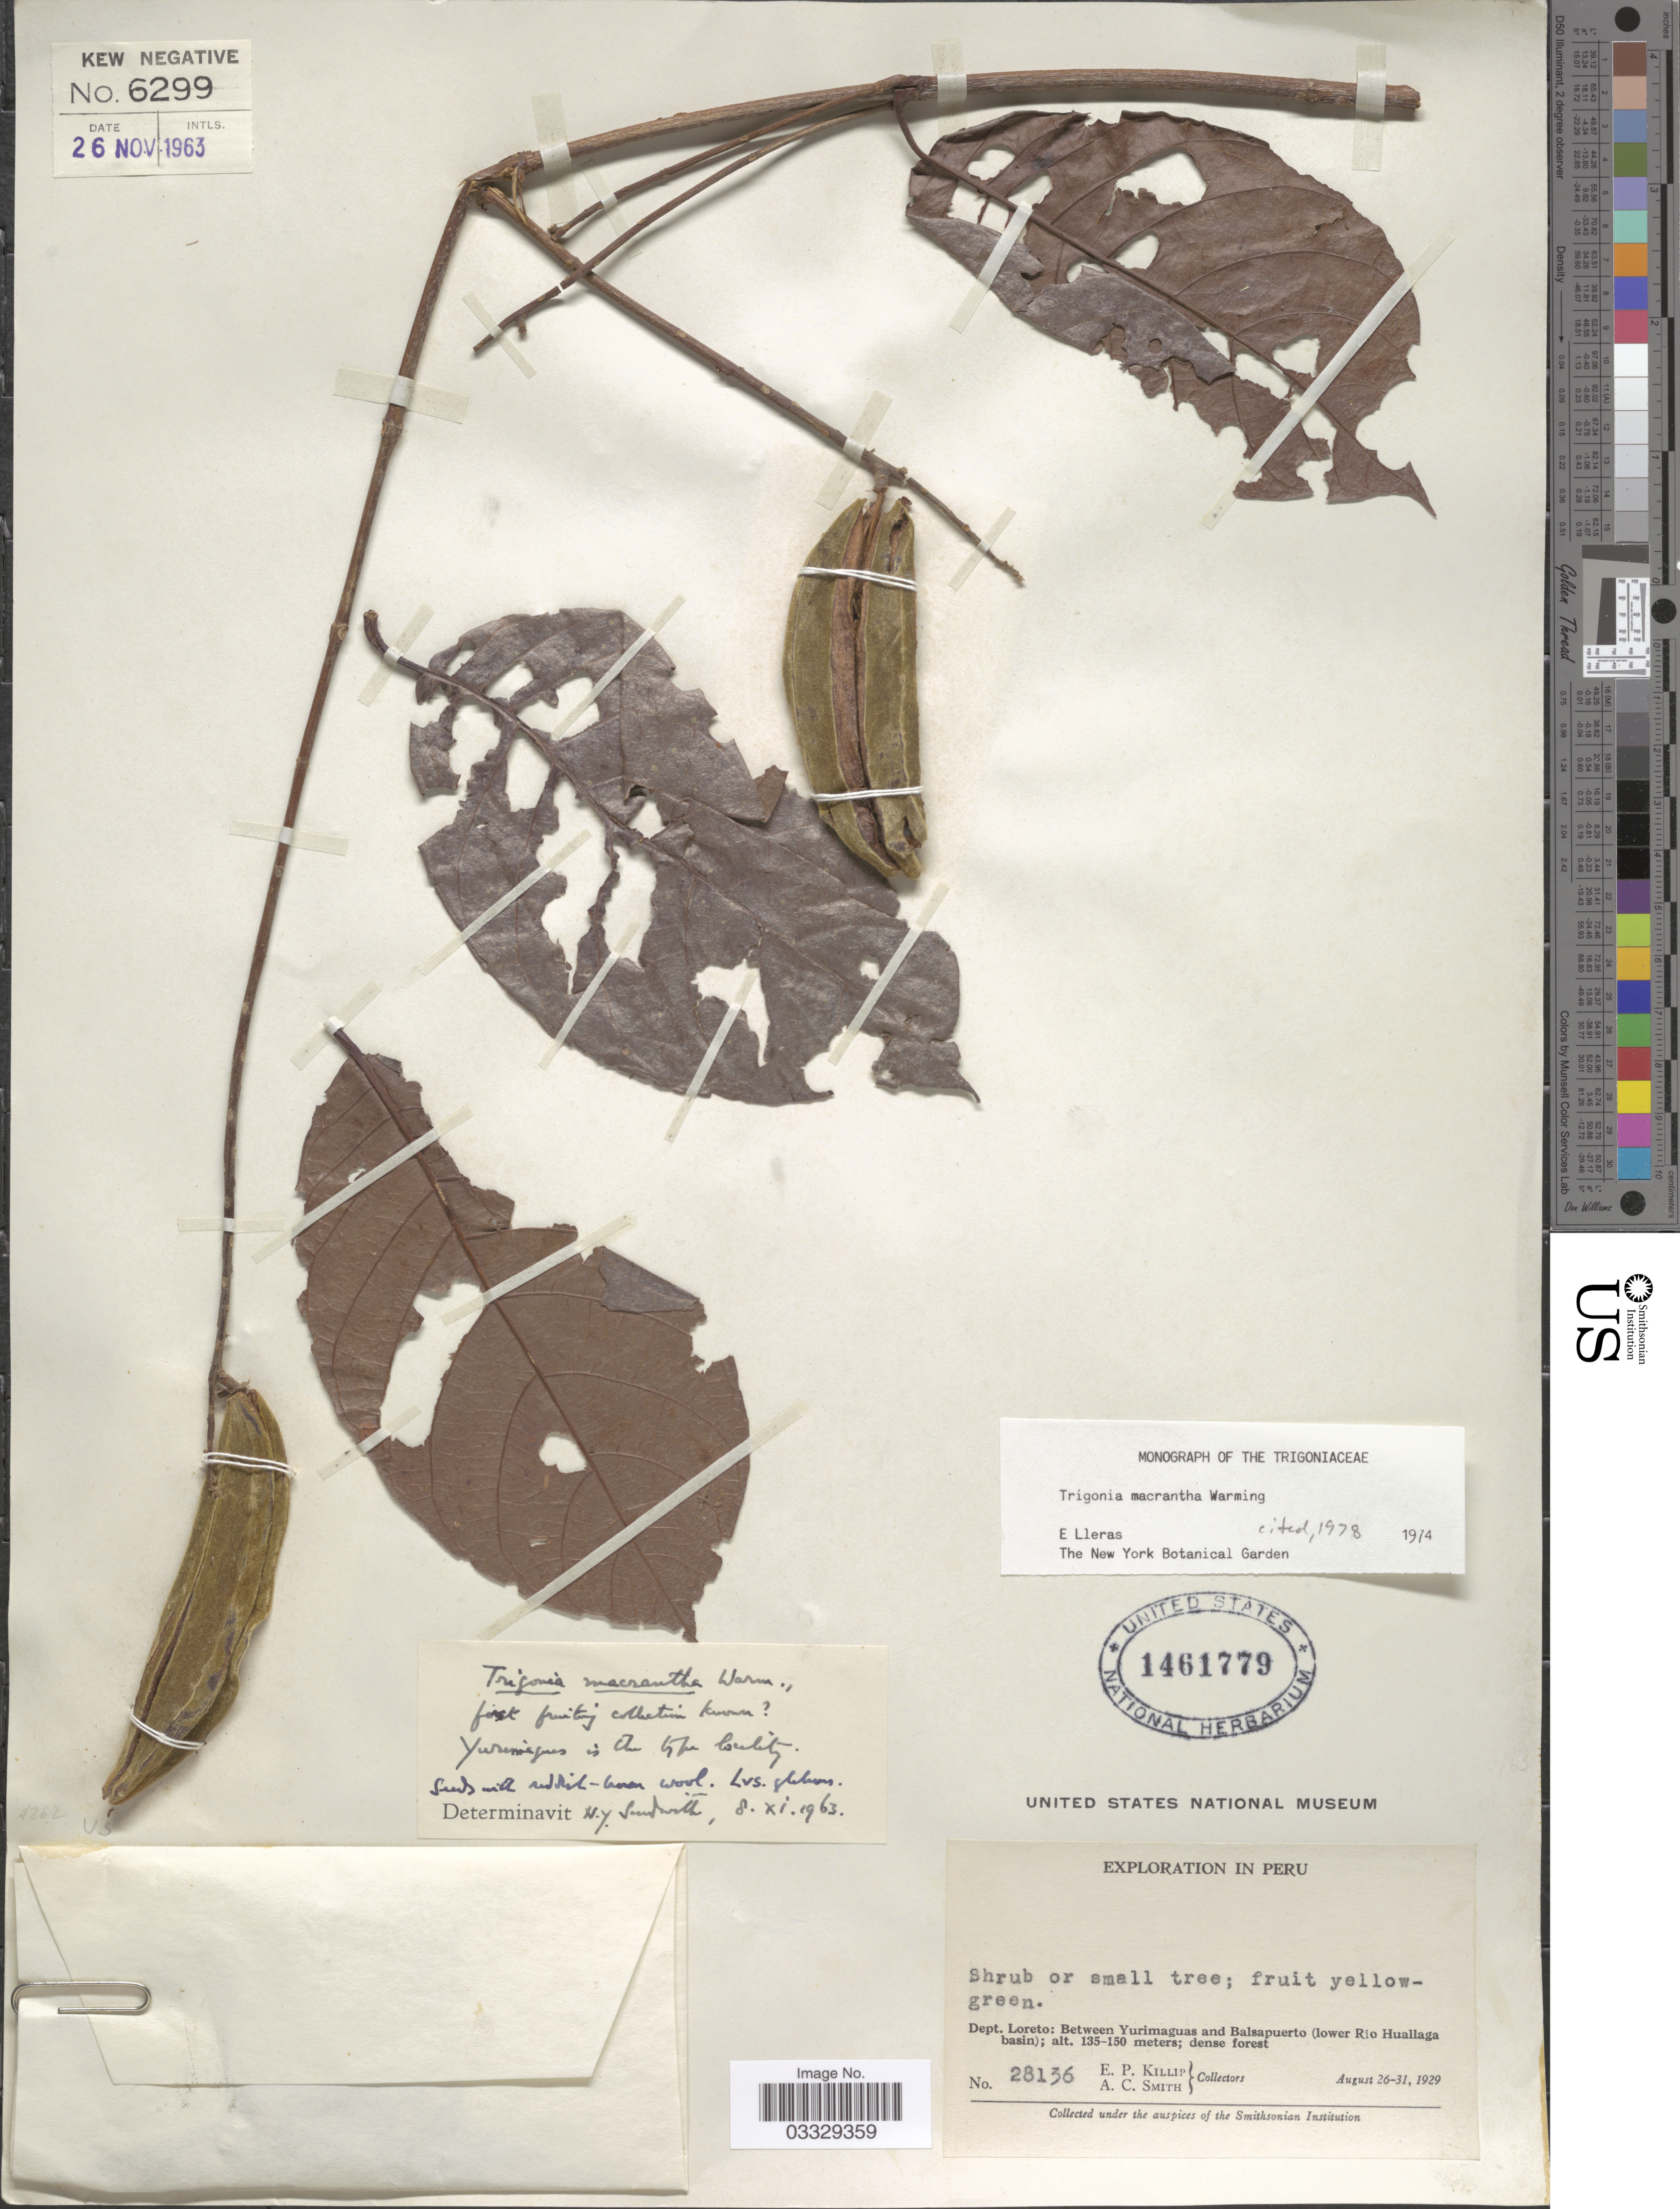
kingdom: Plantae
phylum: Tracheophyta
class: Magnoliopsida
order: Malpighiales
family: Trigoniaceae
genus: Trigonia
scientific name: Trigonia macrantha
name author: Warm.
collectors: E. P. Killip & A. C. Smith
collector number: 28136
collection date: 1929-08-26/1929-08-31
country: Peru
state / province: Loreto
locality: Dept. Loreto: Between Yurimaguas and Balsapuerto (lower Río Huallaga basin).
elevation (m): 135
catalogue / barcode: US 1461779